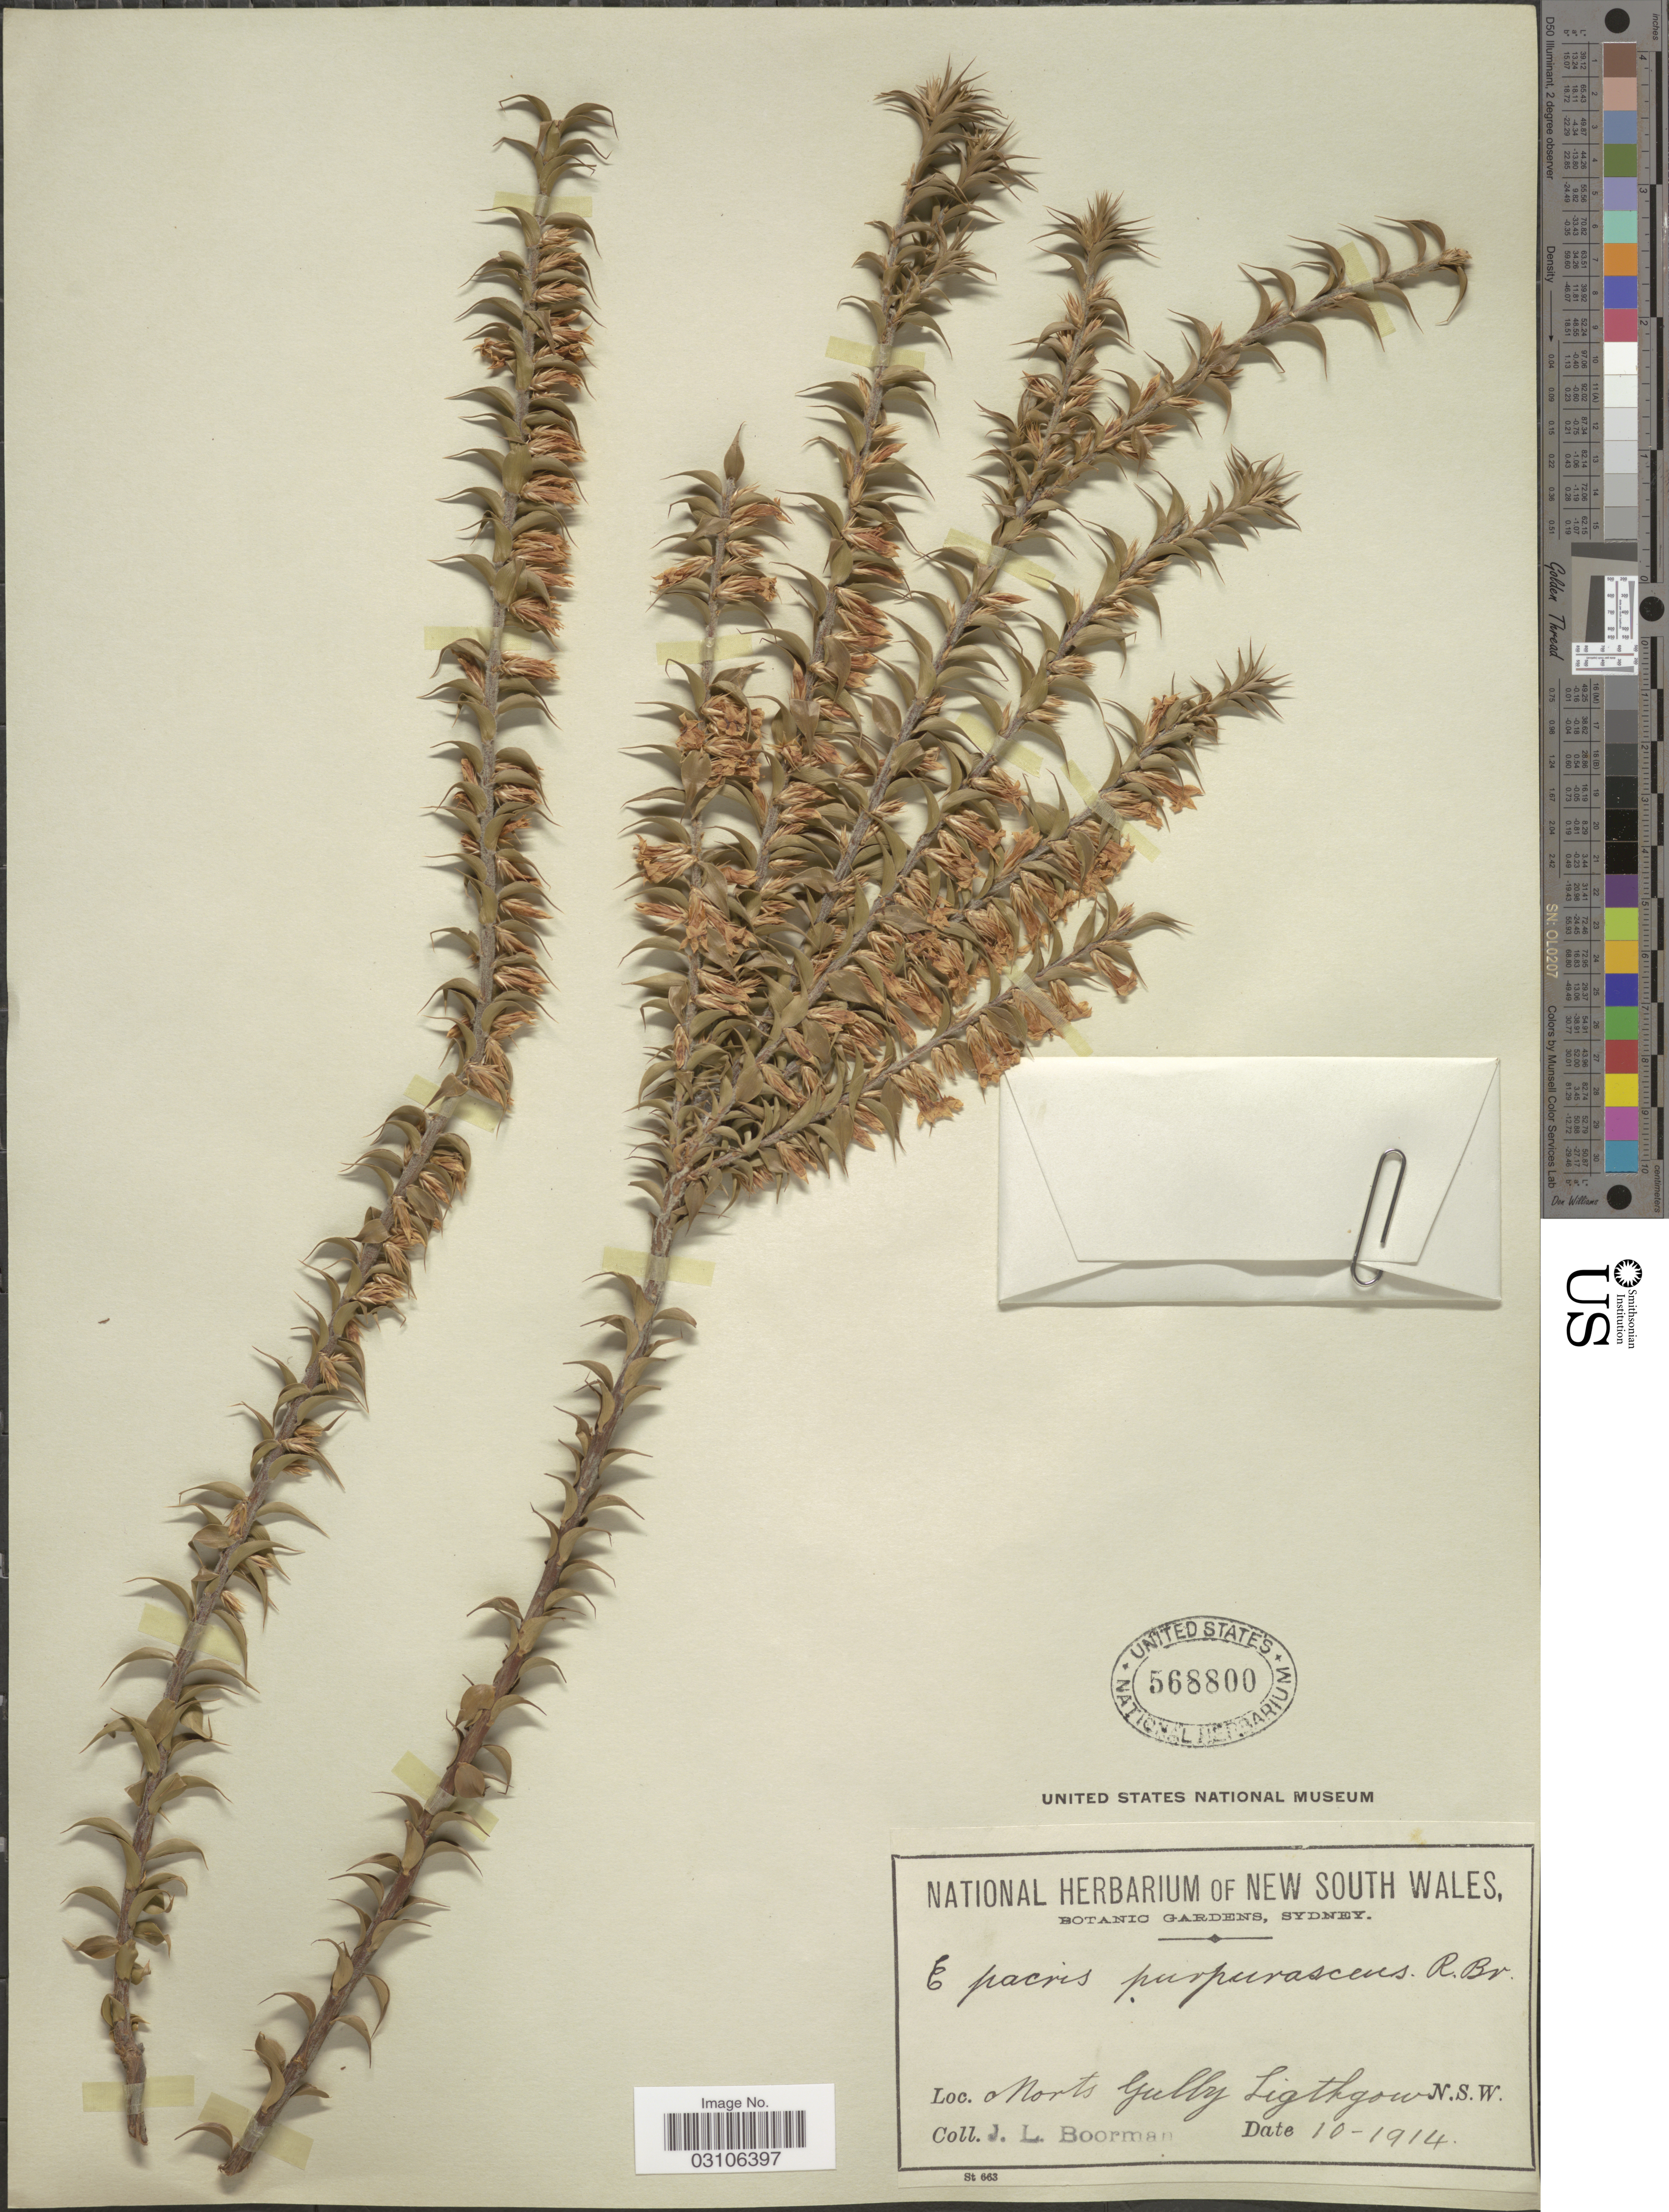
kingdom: Plantae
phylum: Tracheophyta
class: Magnoliopsida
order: Ericales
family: Ericaceae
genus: Epacris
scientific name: Epacris purpurascens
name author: Sims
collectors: J. Boorman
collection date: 1914-10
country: Australia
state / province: New South Wales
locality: Morts Gully Lithgow.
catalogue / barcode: US 568800